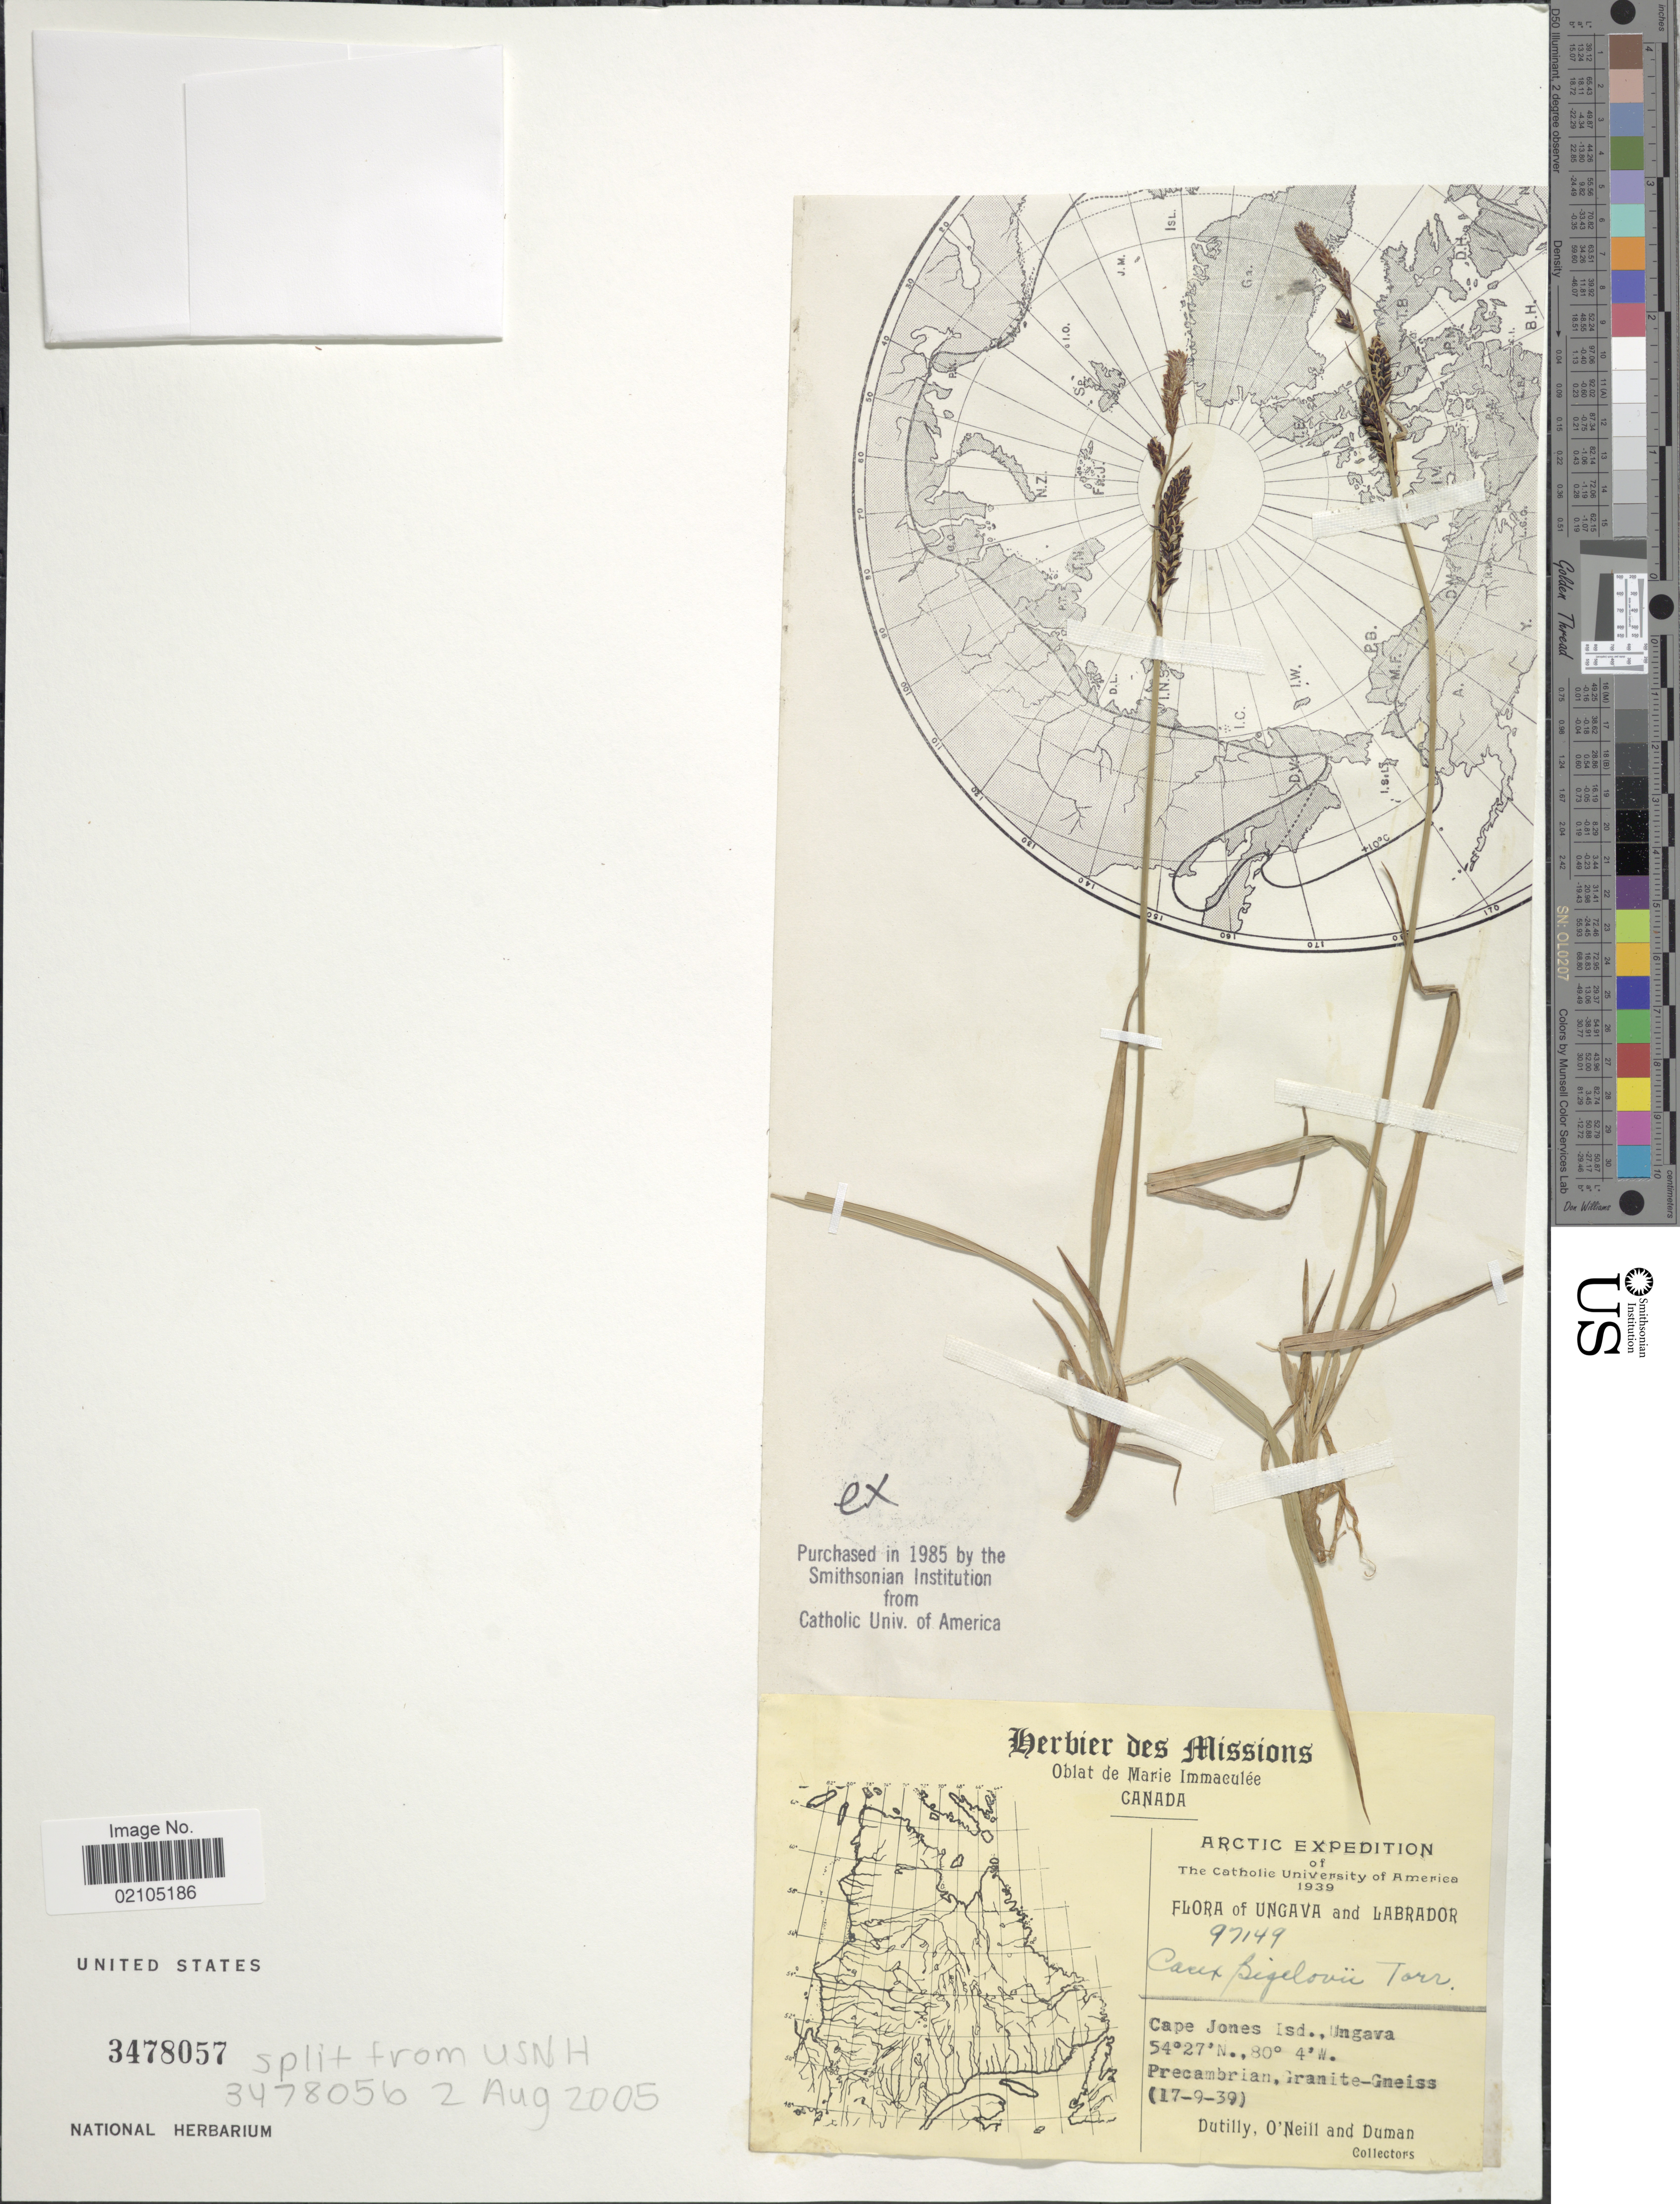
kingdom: Plantae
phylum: Tracheophyta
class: Liliopsida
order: Poales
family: Cyperaceae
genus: Carex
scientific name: Carex bigelowii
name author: Torr. ex Schwein.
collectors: -. Dutilly, -. O'Neill & -. Duman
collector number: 97149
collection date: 1939-09-17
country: Canada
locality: Cape Jones Isd. Ungava, Precambrian, Granite-Gneiss. Arctic.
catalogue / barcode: US 3478057